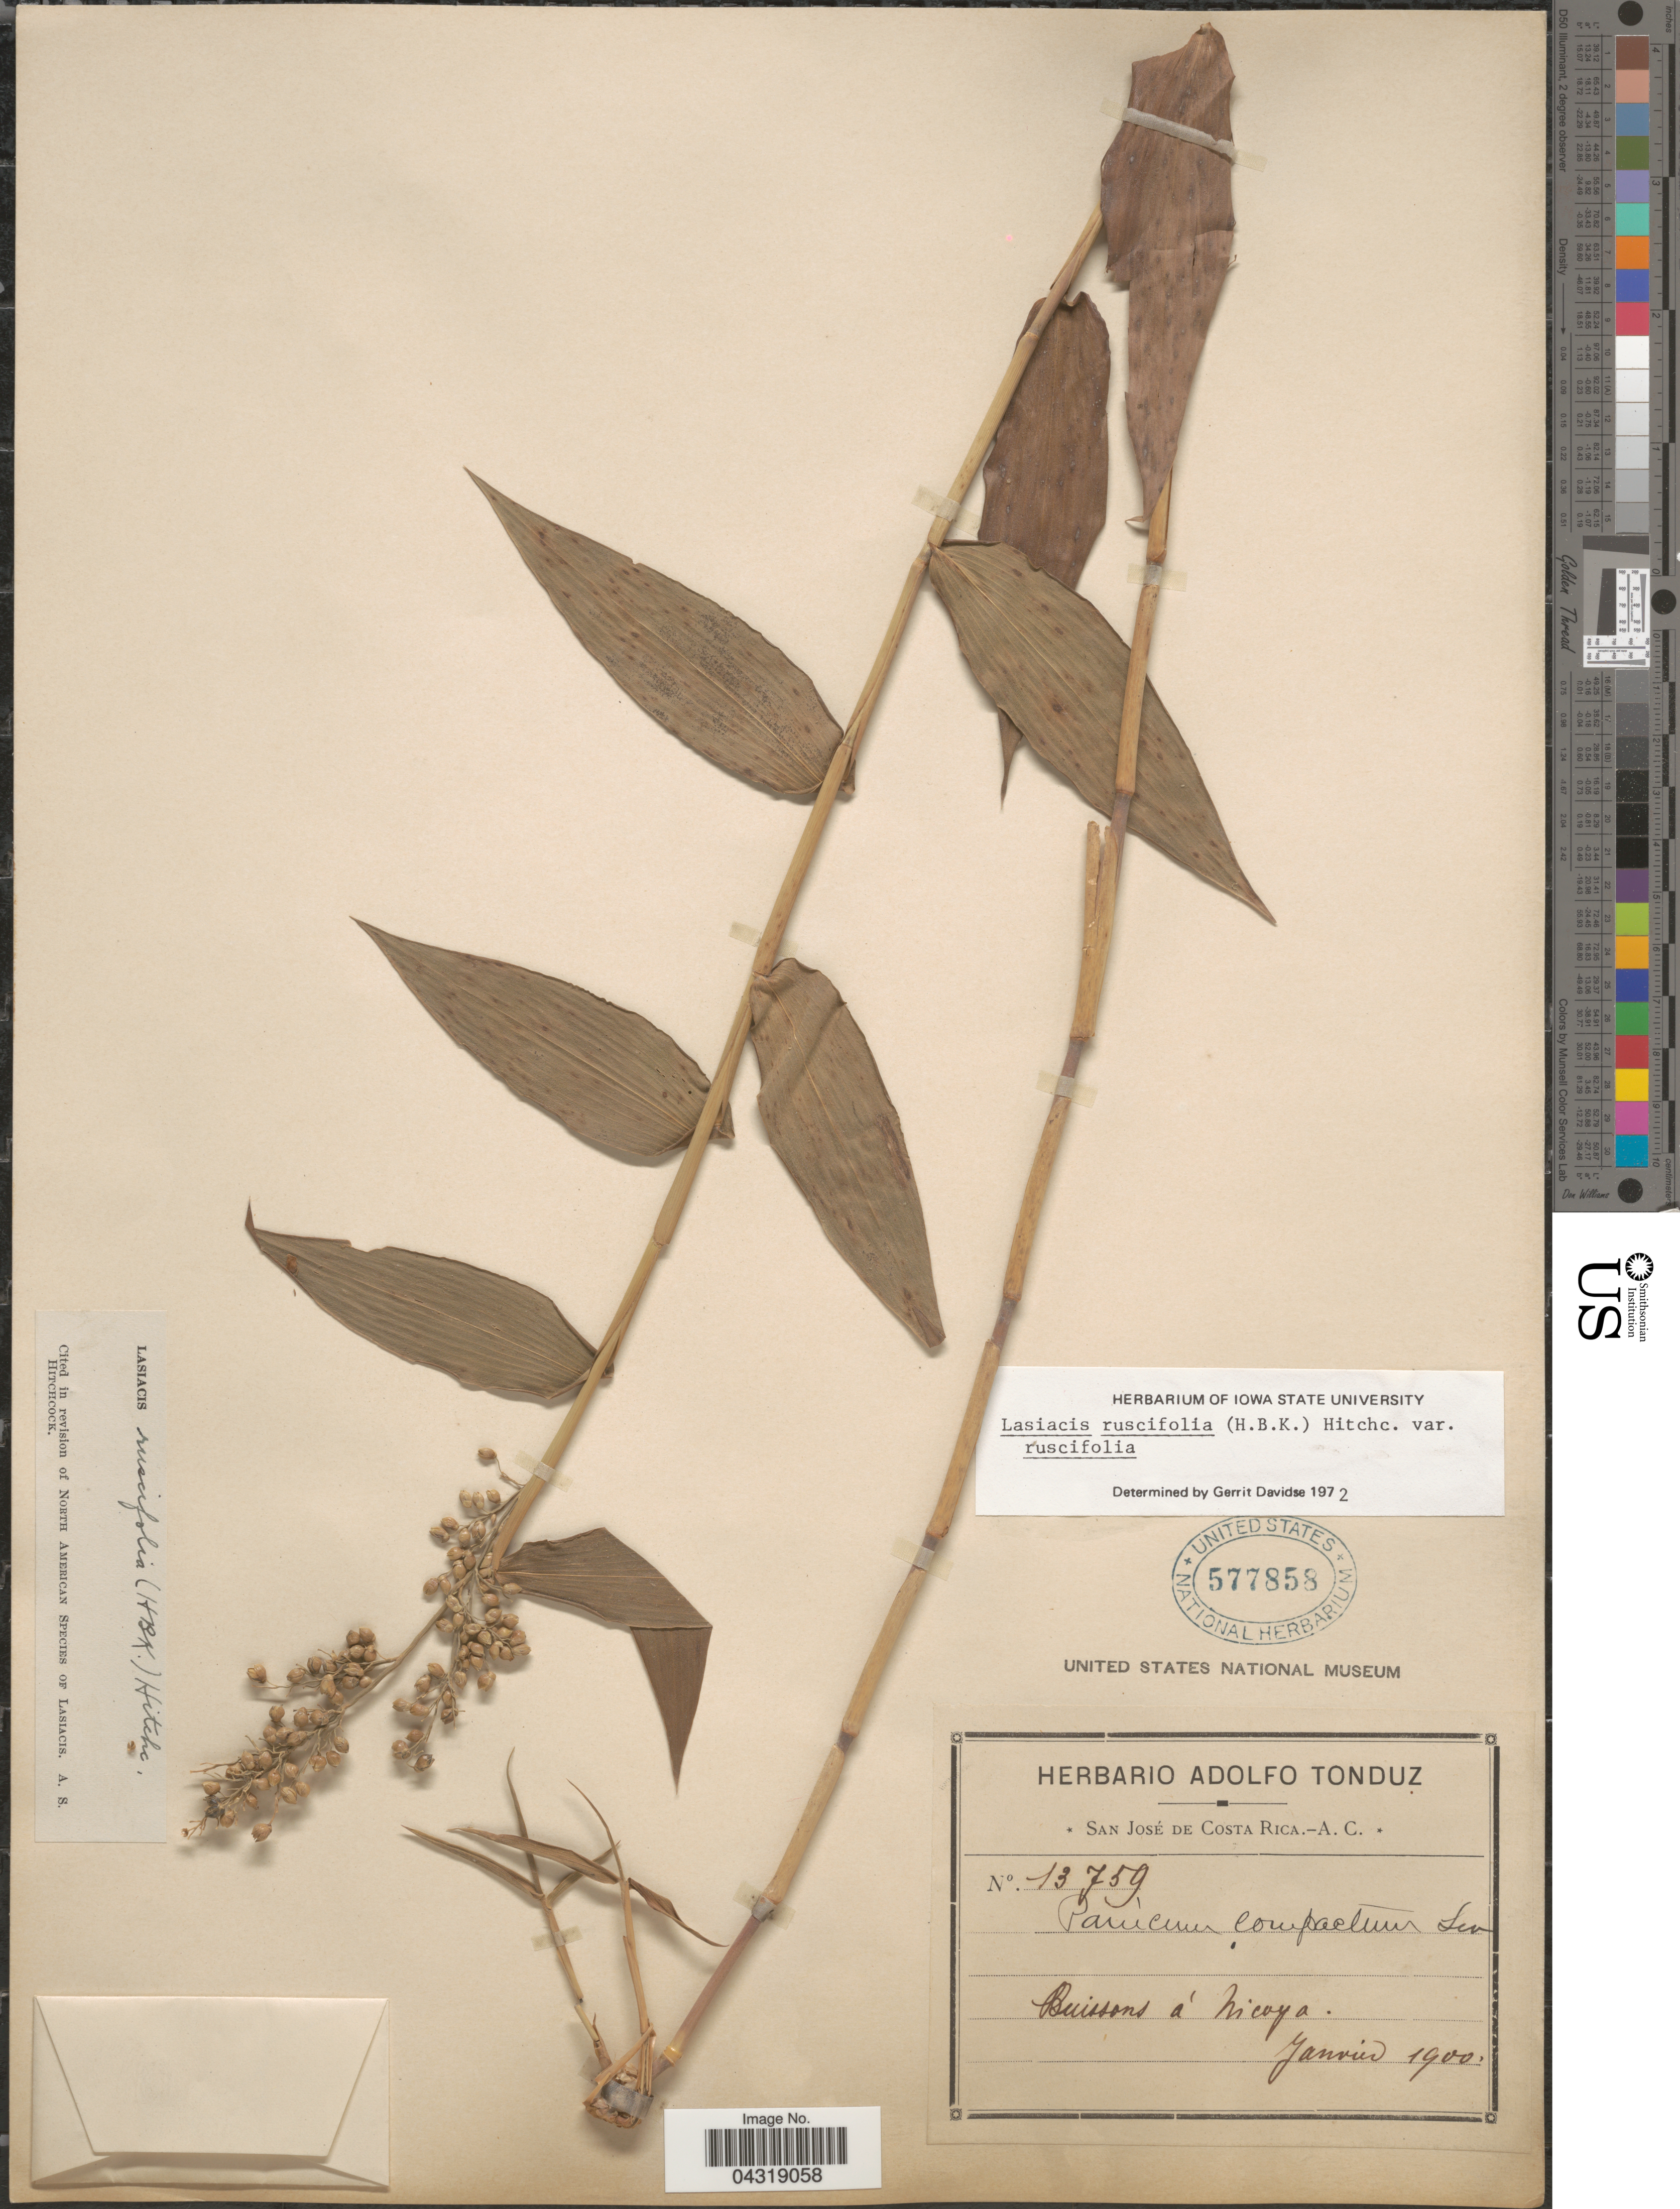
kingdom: Plantae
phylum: Tracheophyta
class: Liliopsida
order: Poales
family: Poaceae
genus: Lasiacis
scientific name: Lasiacis ruscifolia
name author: (Kunth) Hitchc.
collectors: ex Herb. Adolfo Tonduz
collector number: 13759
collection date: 1900-01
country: Costa Rica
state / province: San José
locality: Buissons à Nicoya.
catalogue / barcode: US 577858